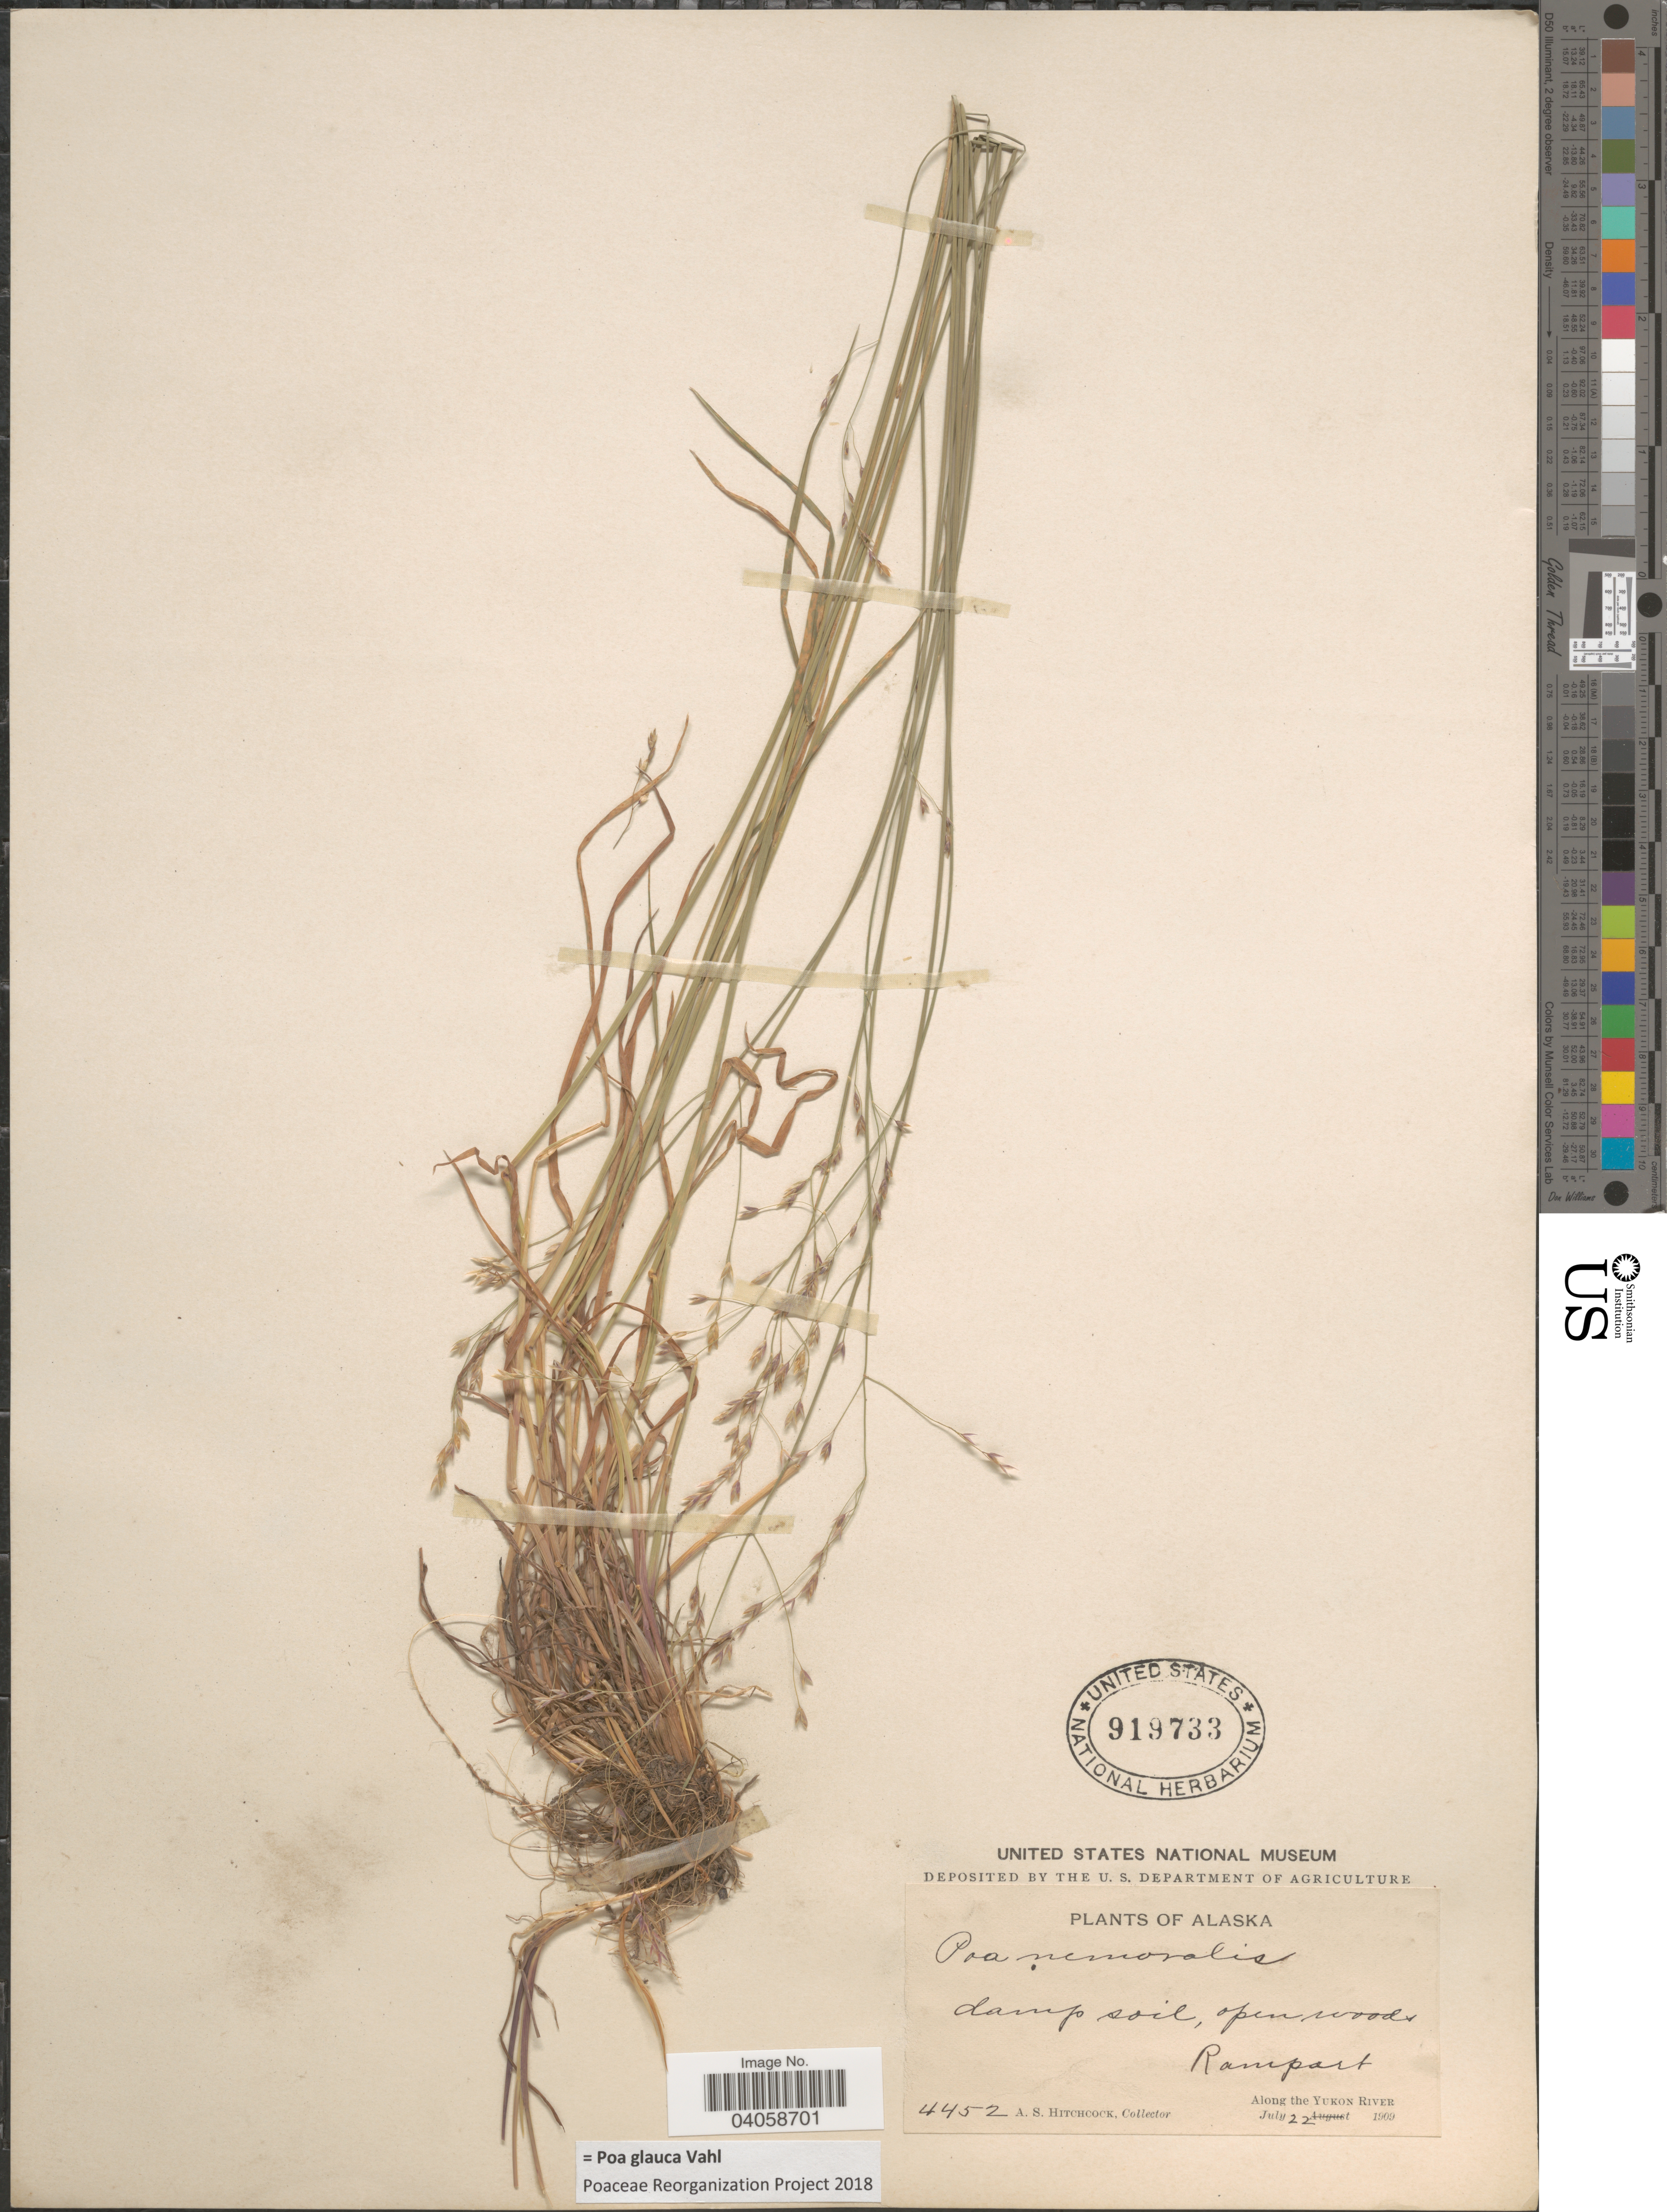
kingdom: Plantae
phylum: Tracheophyta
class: Liliopsida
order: Poales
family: Poaceae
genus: Poa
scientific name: Poa glauca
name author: Vahl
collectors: A. S. Hitchcock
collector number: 4452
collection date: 1909-07-22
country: United States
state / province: Alaska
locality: Rampart. Along the Yukon River.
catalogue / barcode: US 919733